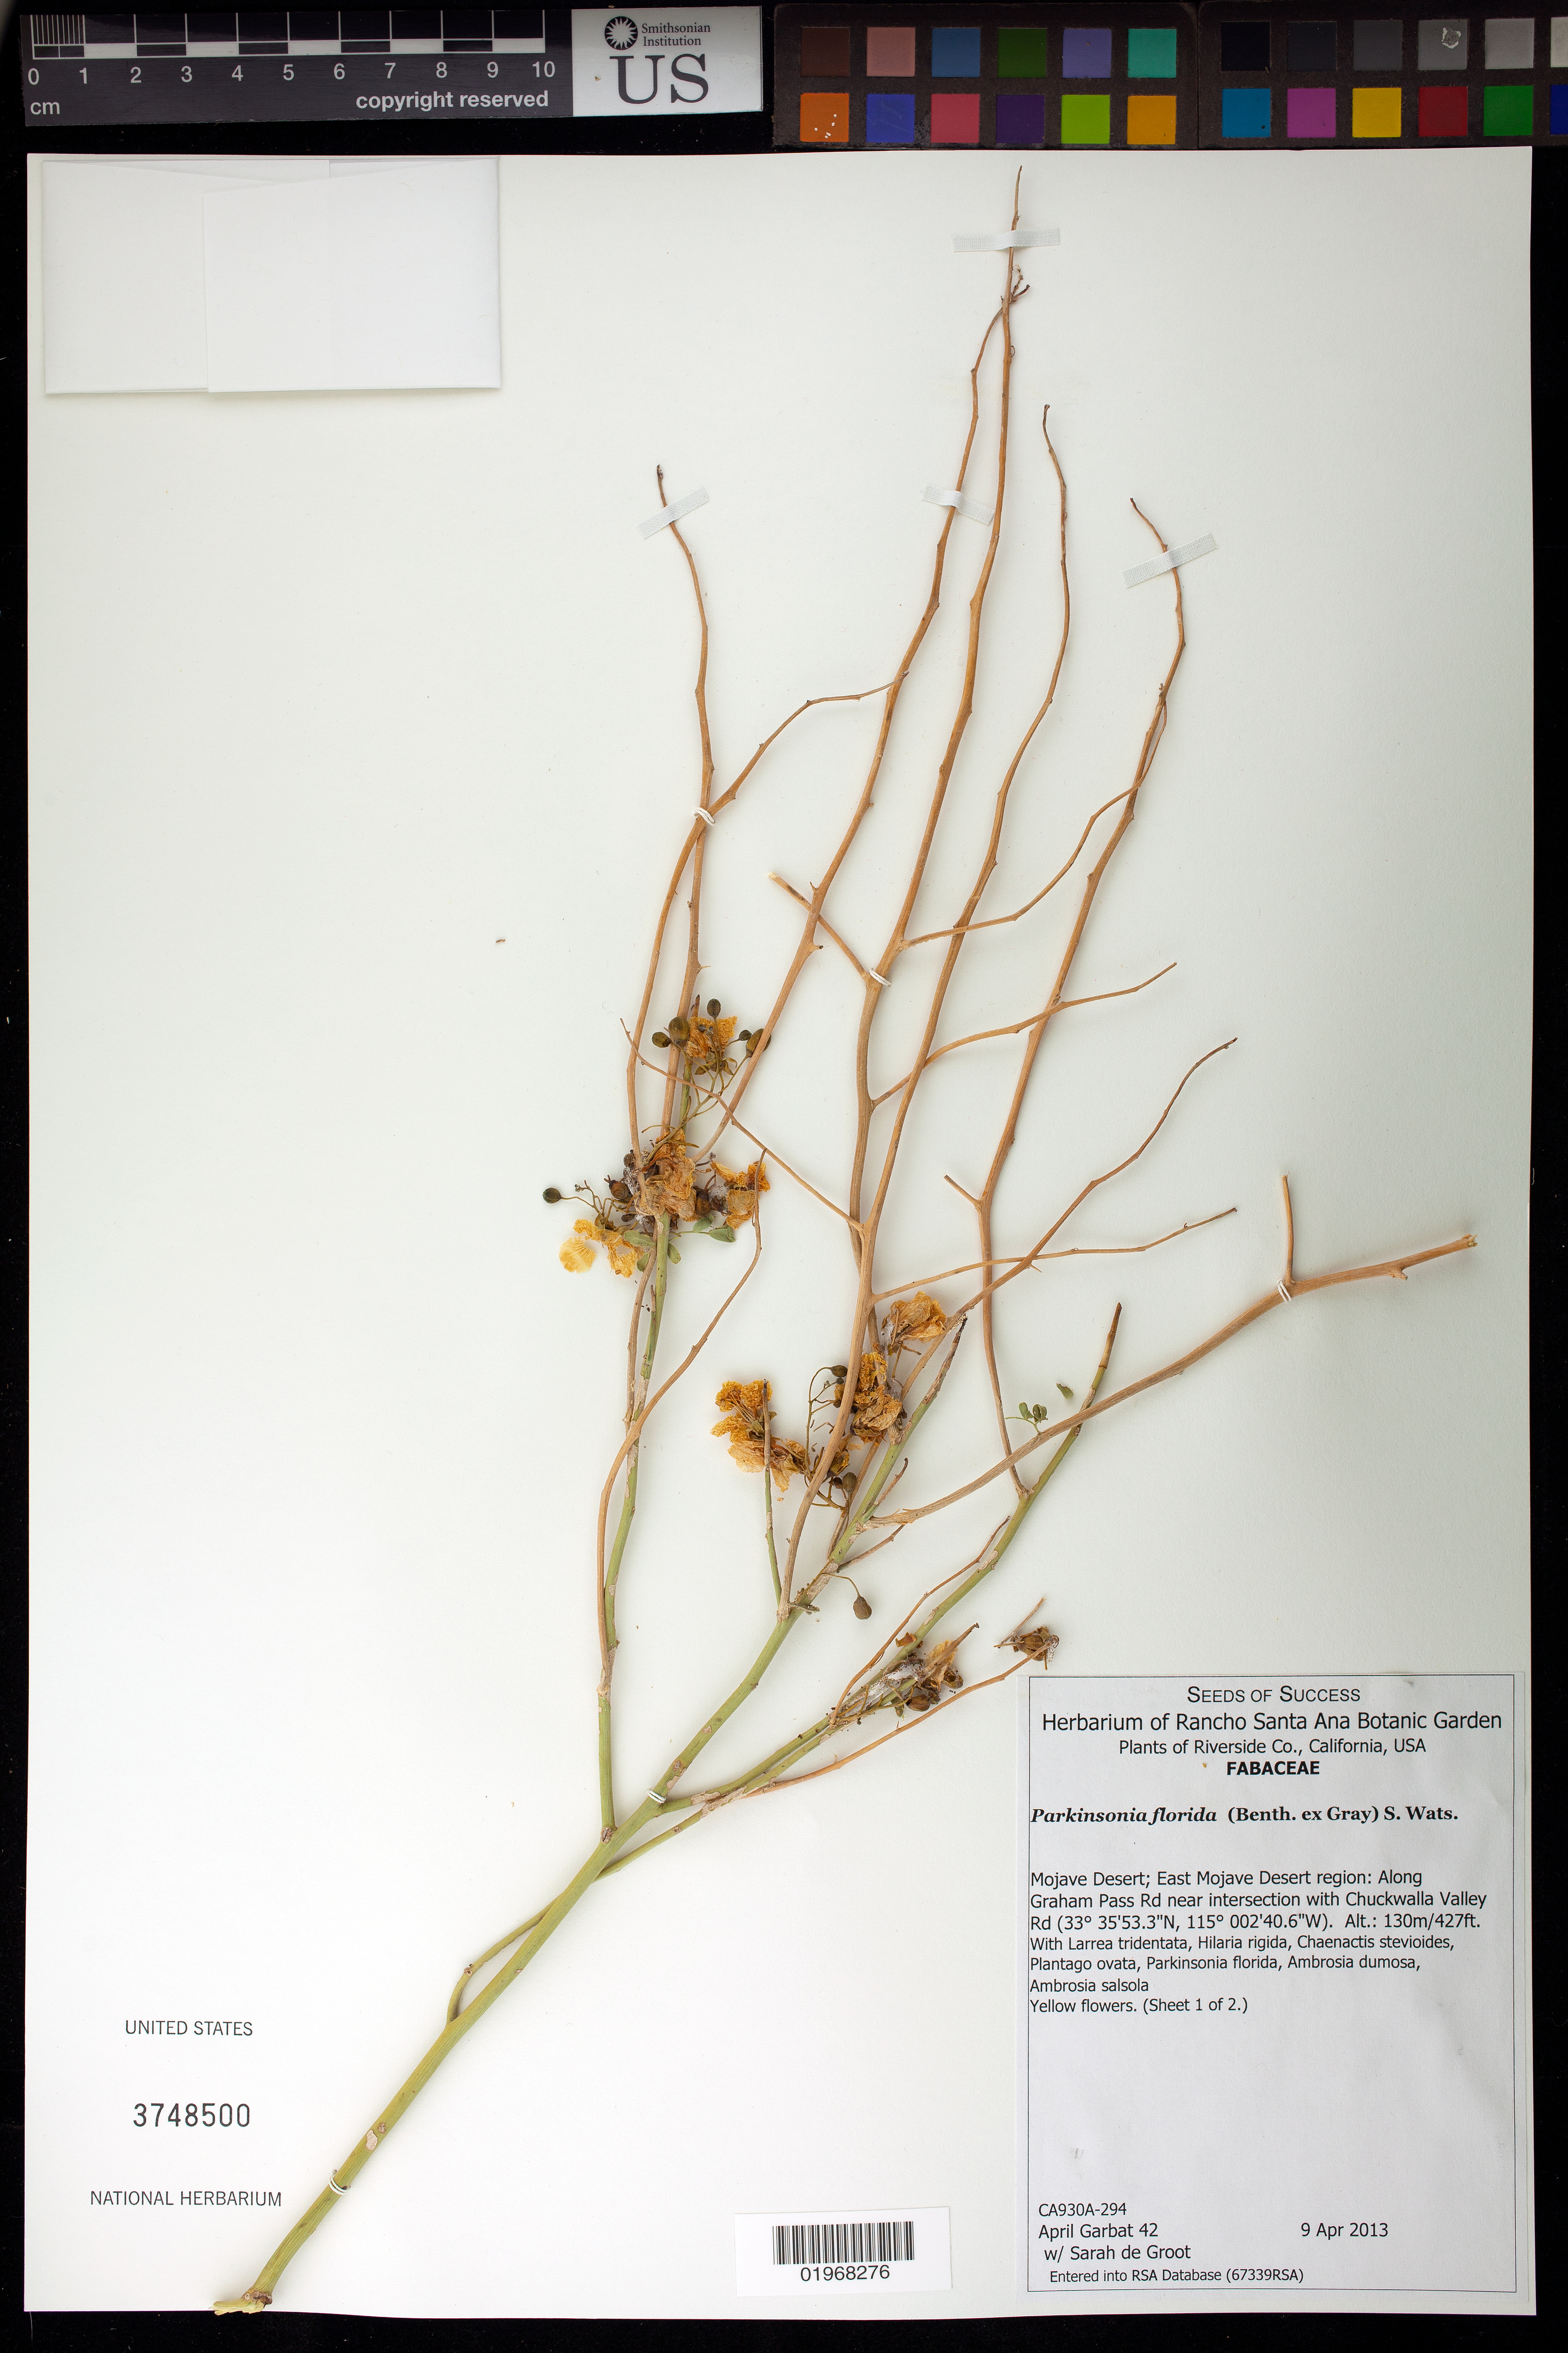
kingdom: Plantae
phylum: Tracheophyta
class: Magnoliopsida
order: Fabales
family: Fabaceae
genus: Parkinsonia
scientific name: Parkinsonia florida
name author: (Benth. ex A. Gray) S. Watson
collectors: A. Garbat & S. De Groot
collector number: CA930A-294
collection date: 2013-04-09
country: United States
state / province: California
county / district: Riverside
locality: Mojave Desert, East Mojave Desert region: Along Graham Pass Rd near intersection with Chuckwalla Valley Rd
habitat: With Larrea tridentata, Plantago ovata, Hilaria rigida, ect.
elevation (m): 130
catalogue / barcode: US 3748500